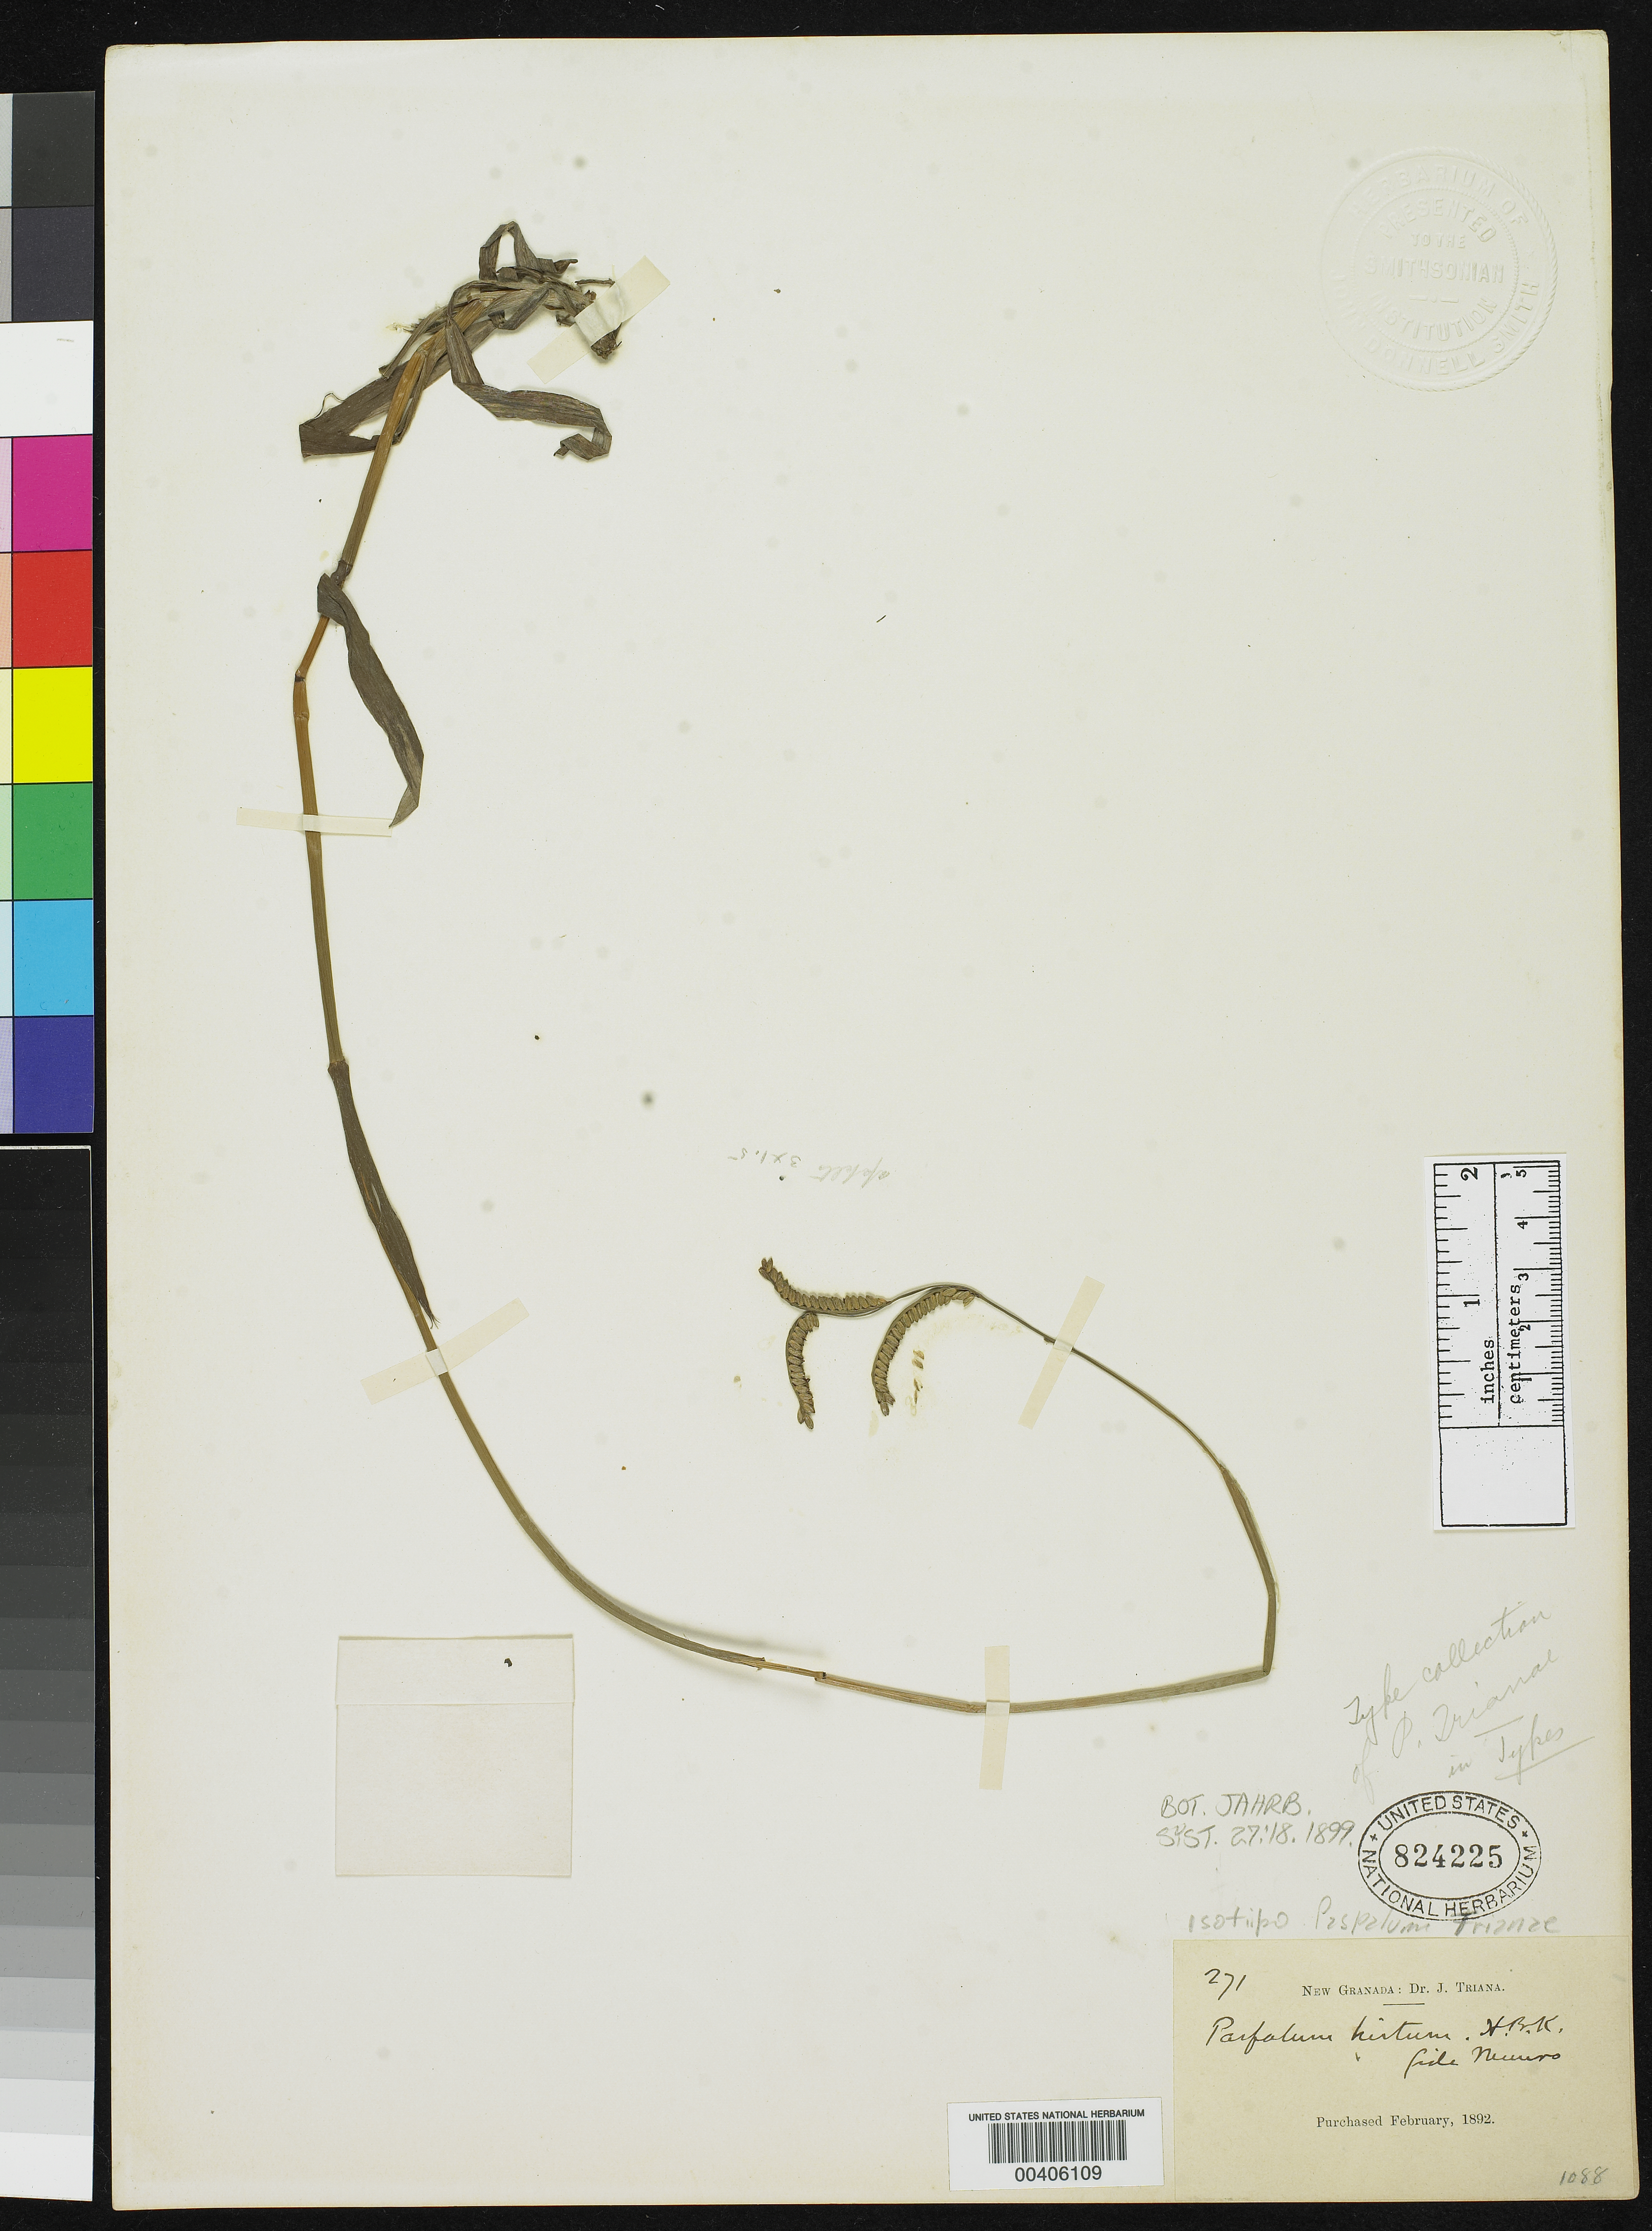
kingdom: Plantae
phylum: Tracheophyta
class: Liliopsida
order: Poales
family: Poaceae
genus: Paspalum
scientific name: Paspalum trianae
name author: Pilg.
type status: Isotype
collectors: J. J. Triana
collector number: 271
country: Colombia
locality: Country as "New Granada".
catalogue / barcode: US 824225